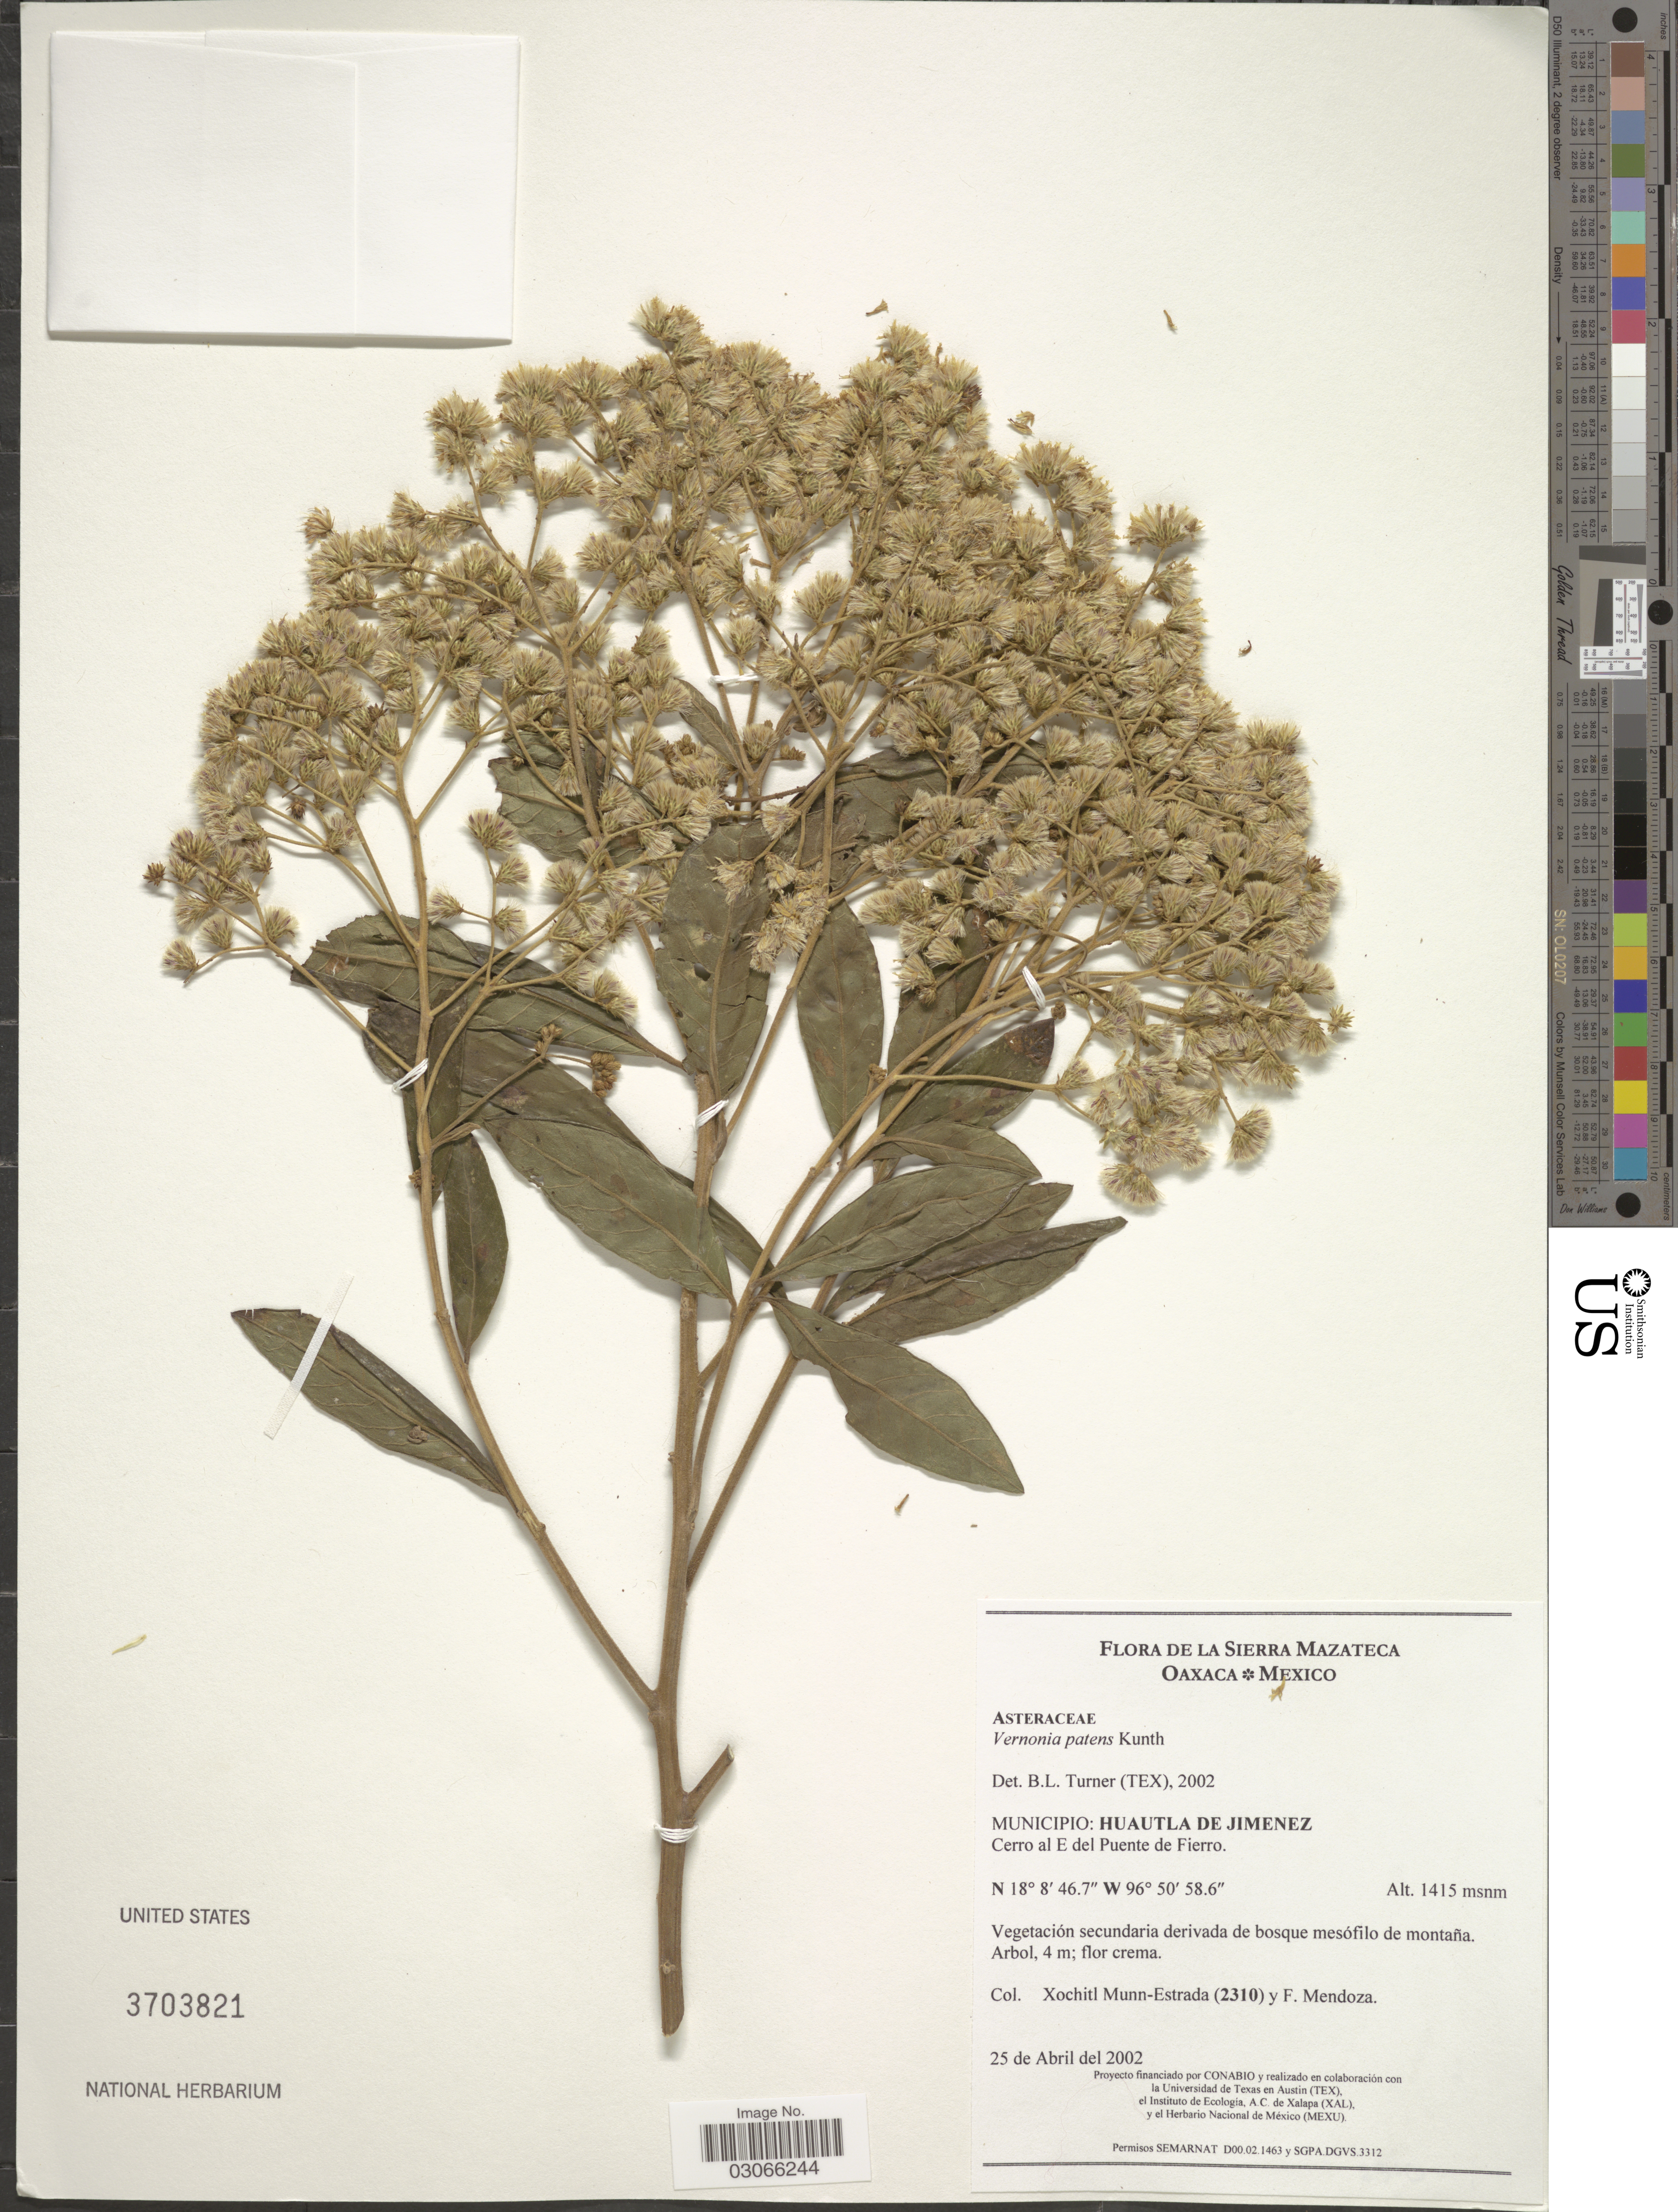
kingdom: Plantae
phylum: Tracheophyta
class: Magnoliopsida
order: Asterales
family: Asteraceae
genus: Vernonanthura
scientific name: Vernonanthura patens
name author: (Kunth) H. Rob.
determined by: Renon, Polla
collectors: X. Munn-Estrada & F. Mendoza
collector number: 2310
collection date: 2002-04-25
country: Mexico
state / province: Oaxaca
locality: La Sierra Mazateca. Municipio: Huautla de Jimenez. Cerro al E del Puente de Fierro.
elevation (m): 1415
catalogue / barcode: US 3703821